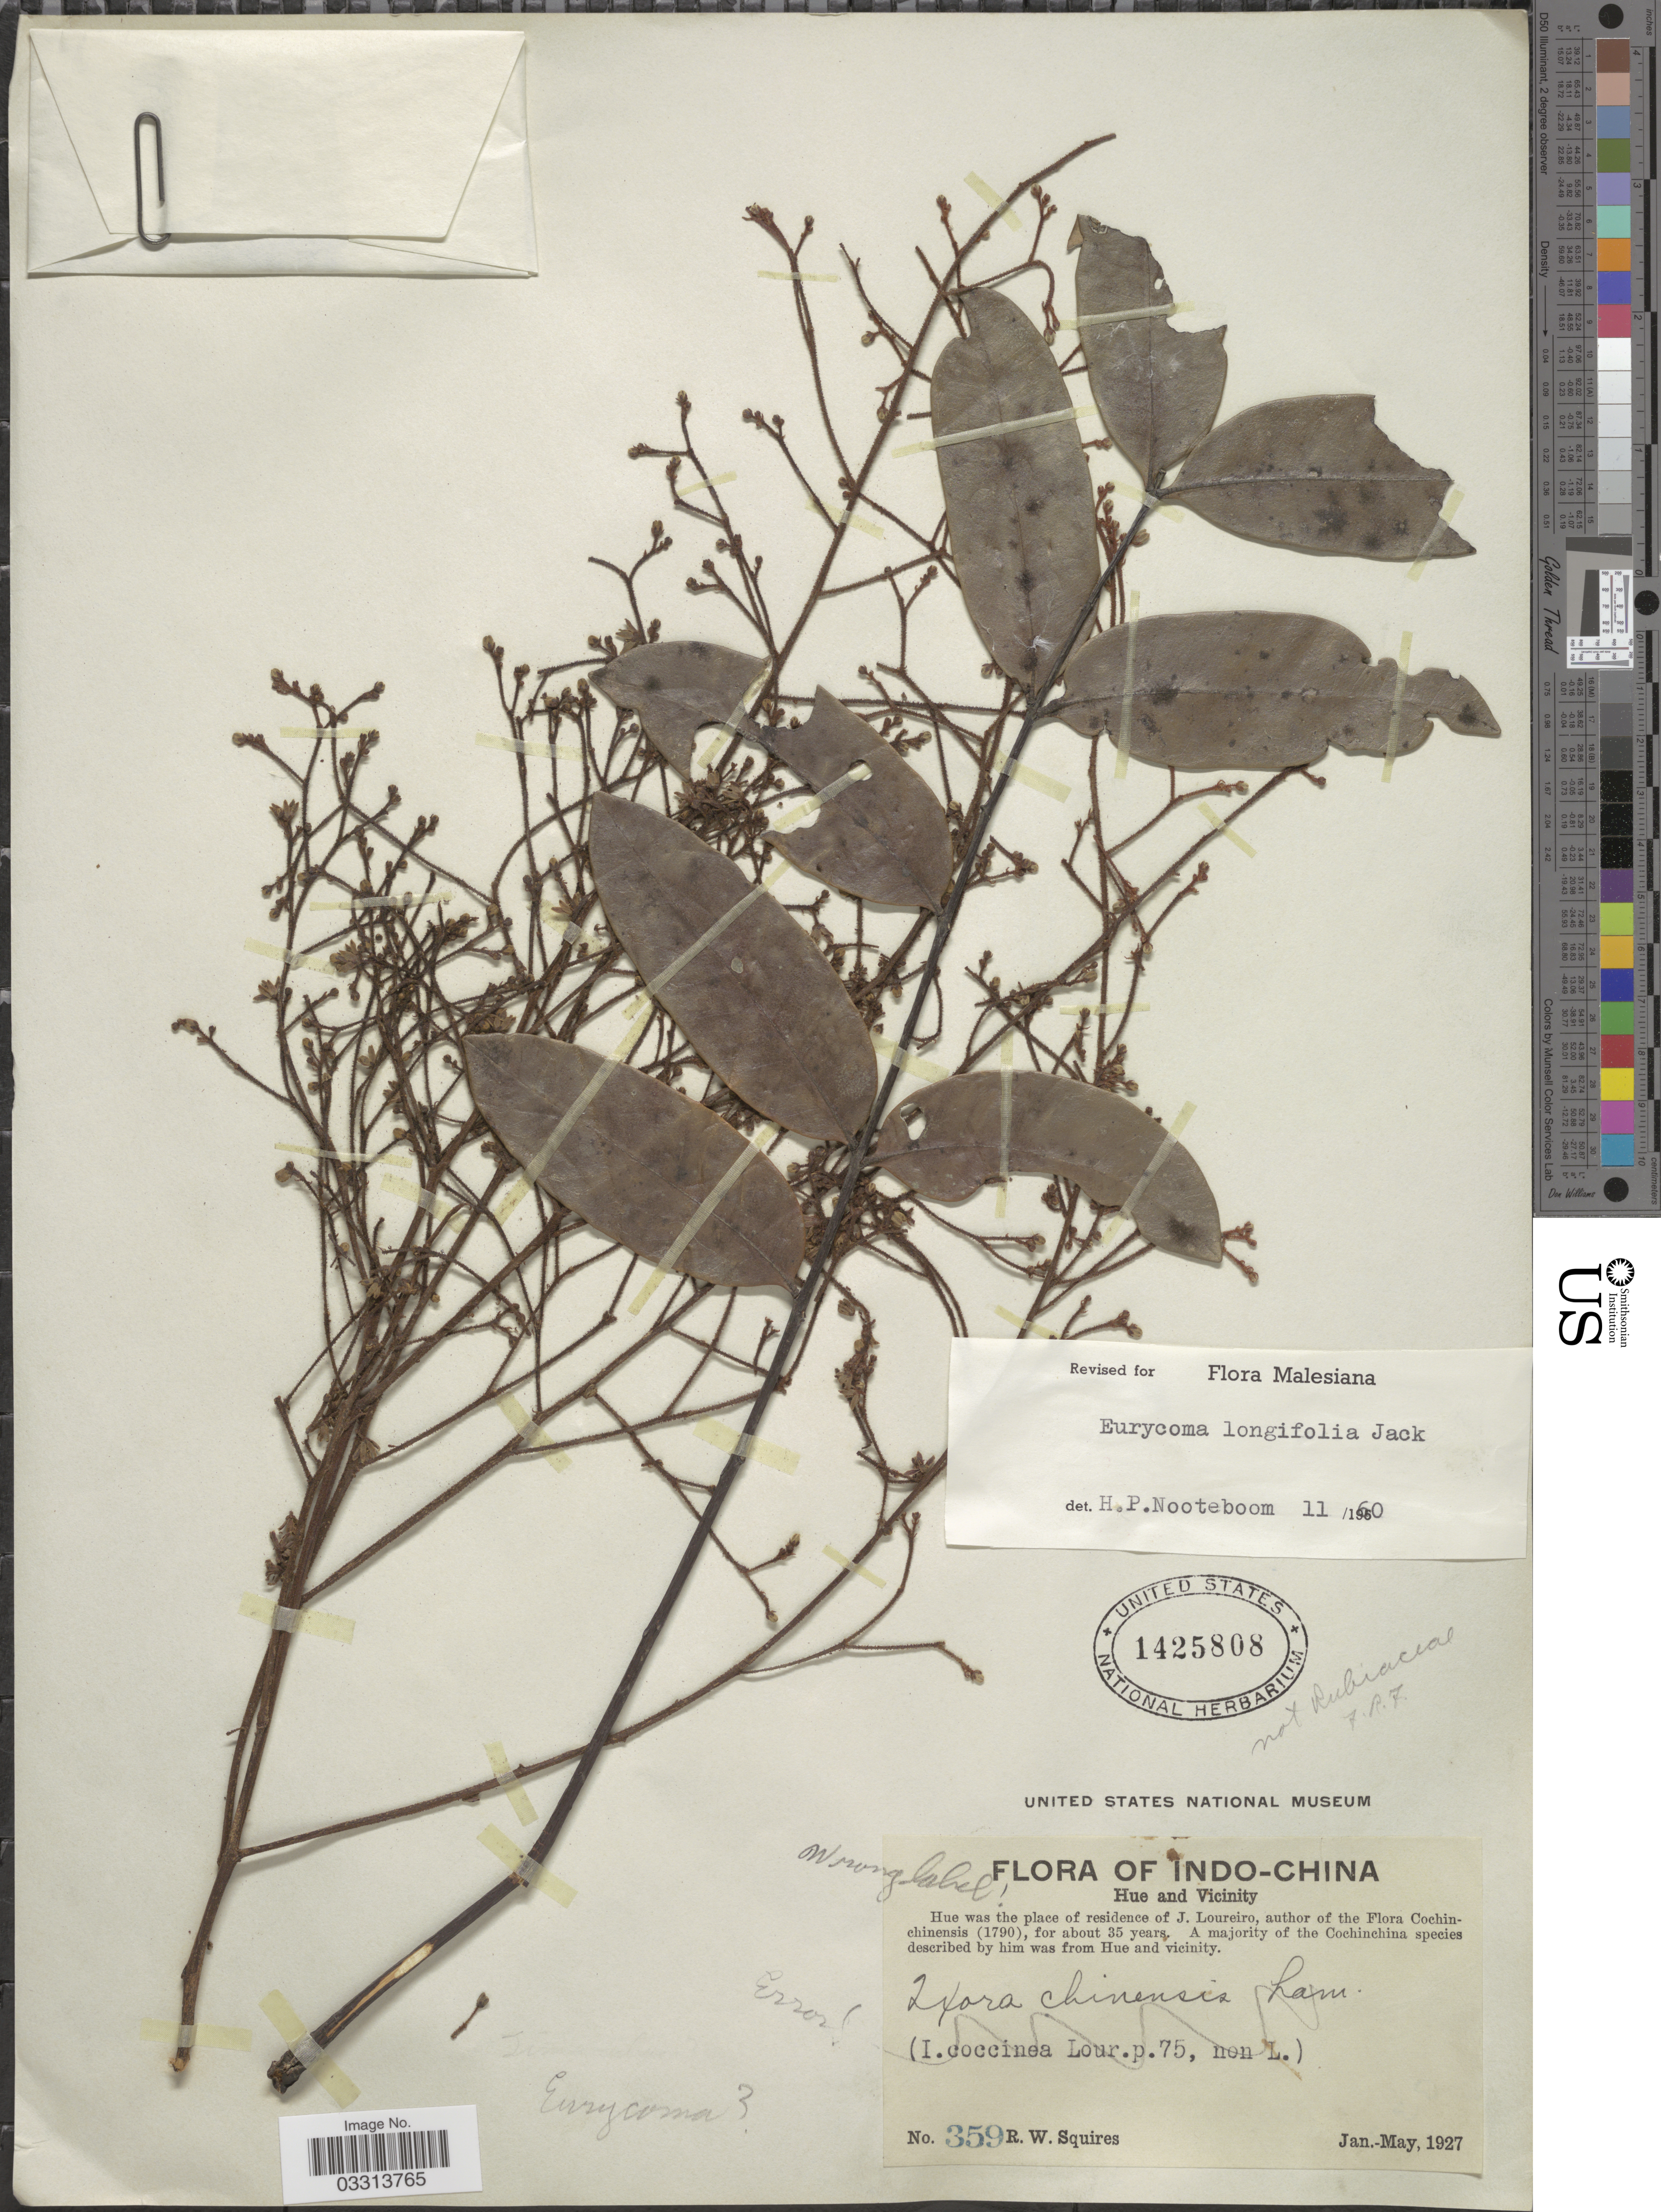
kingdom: Plantae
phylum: Tracheophyta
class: Magnoliopsida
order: Sapindales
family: Simaroubaceae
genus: Eurycoma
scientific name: Eurycoma longifolia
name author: Jack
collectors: R. Squires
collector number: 359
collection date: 1927-01/1927-05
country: Vietnam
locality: Indo-China, Hue and Vicinity.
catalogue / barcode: US 1425808